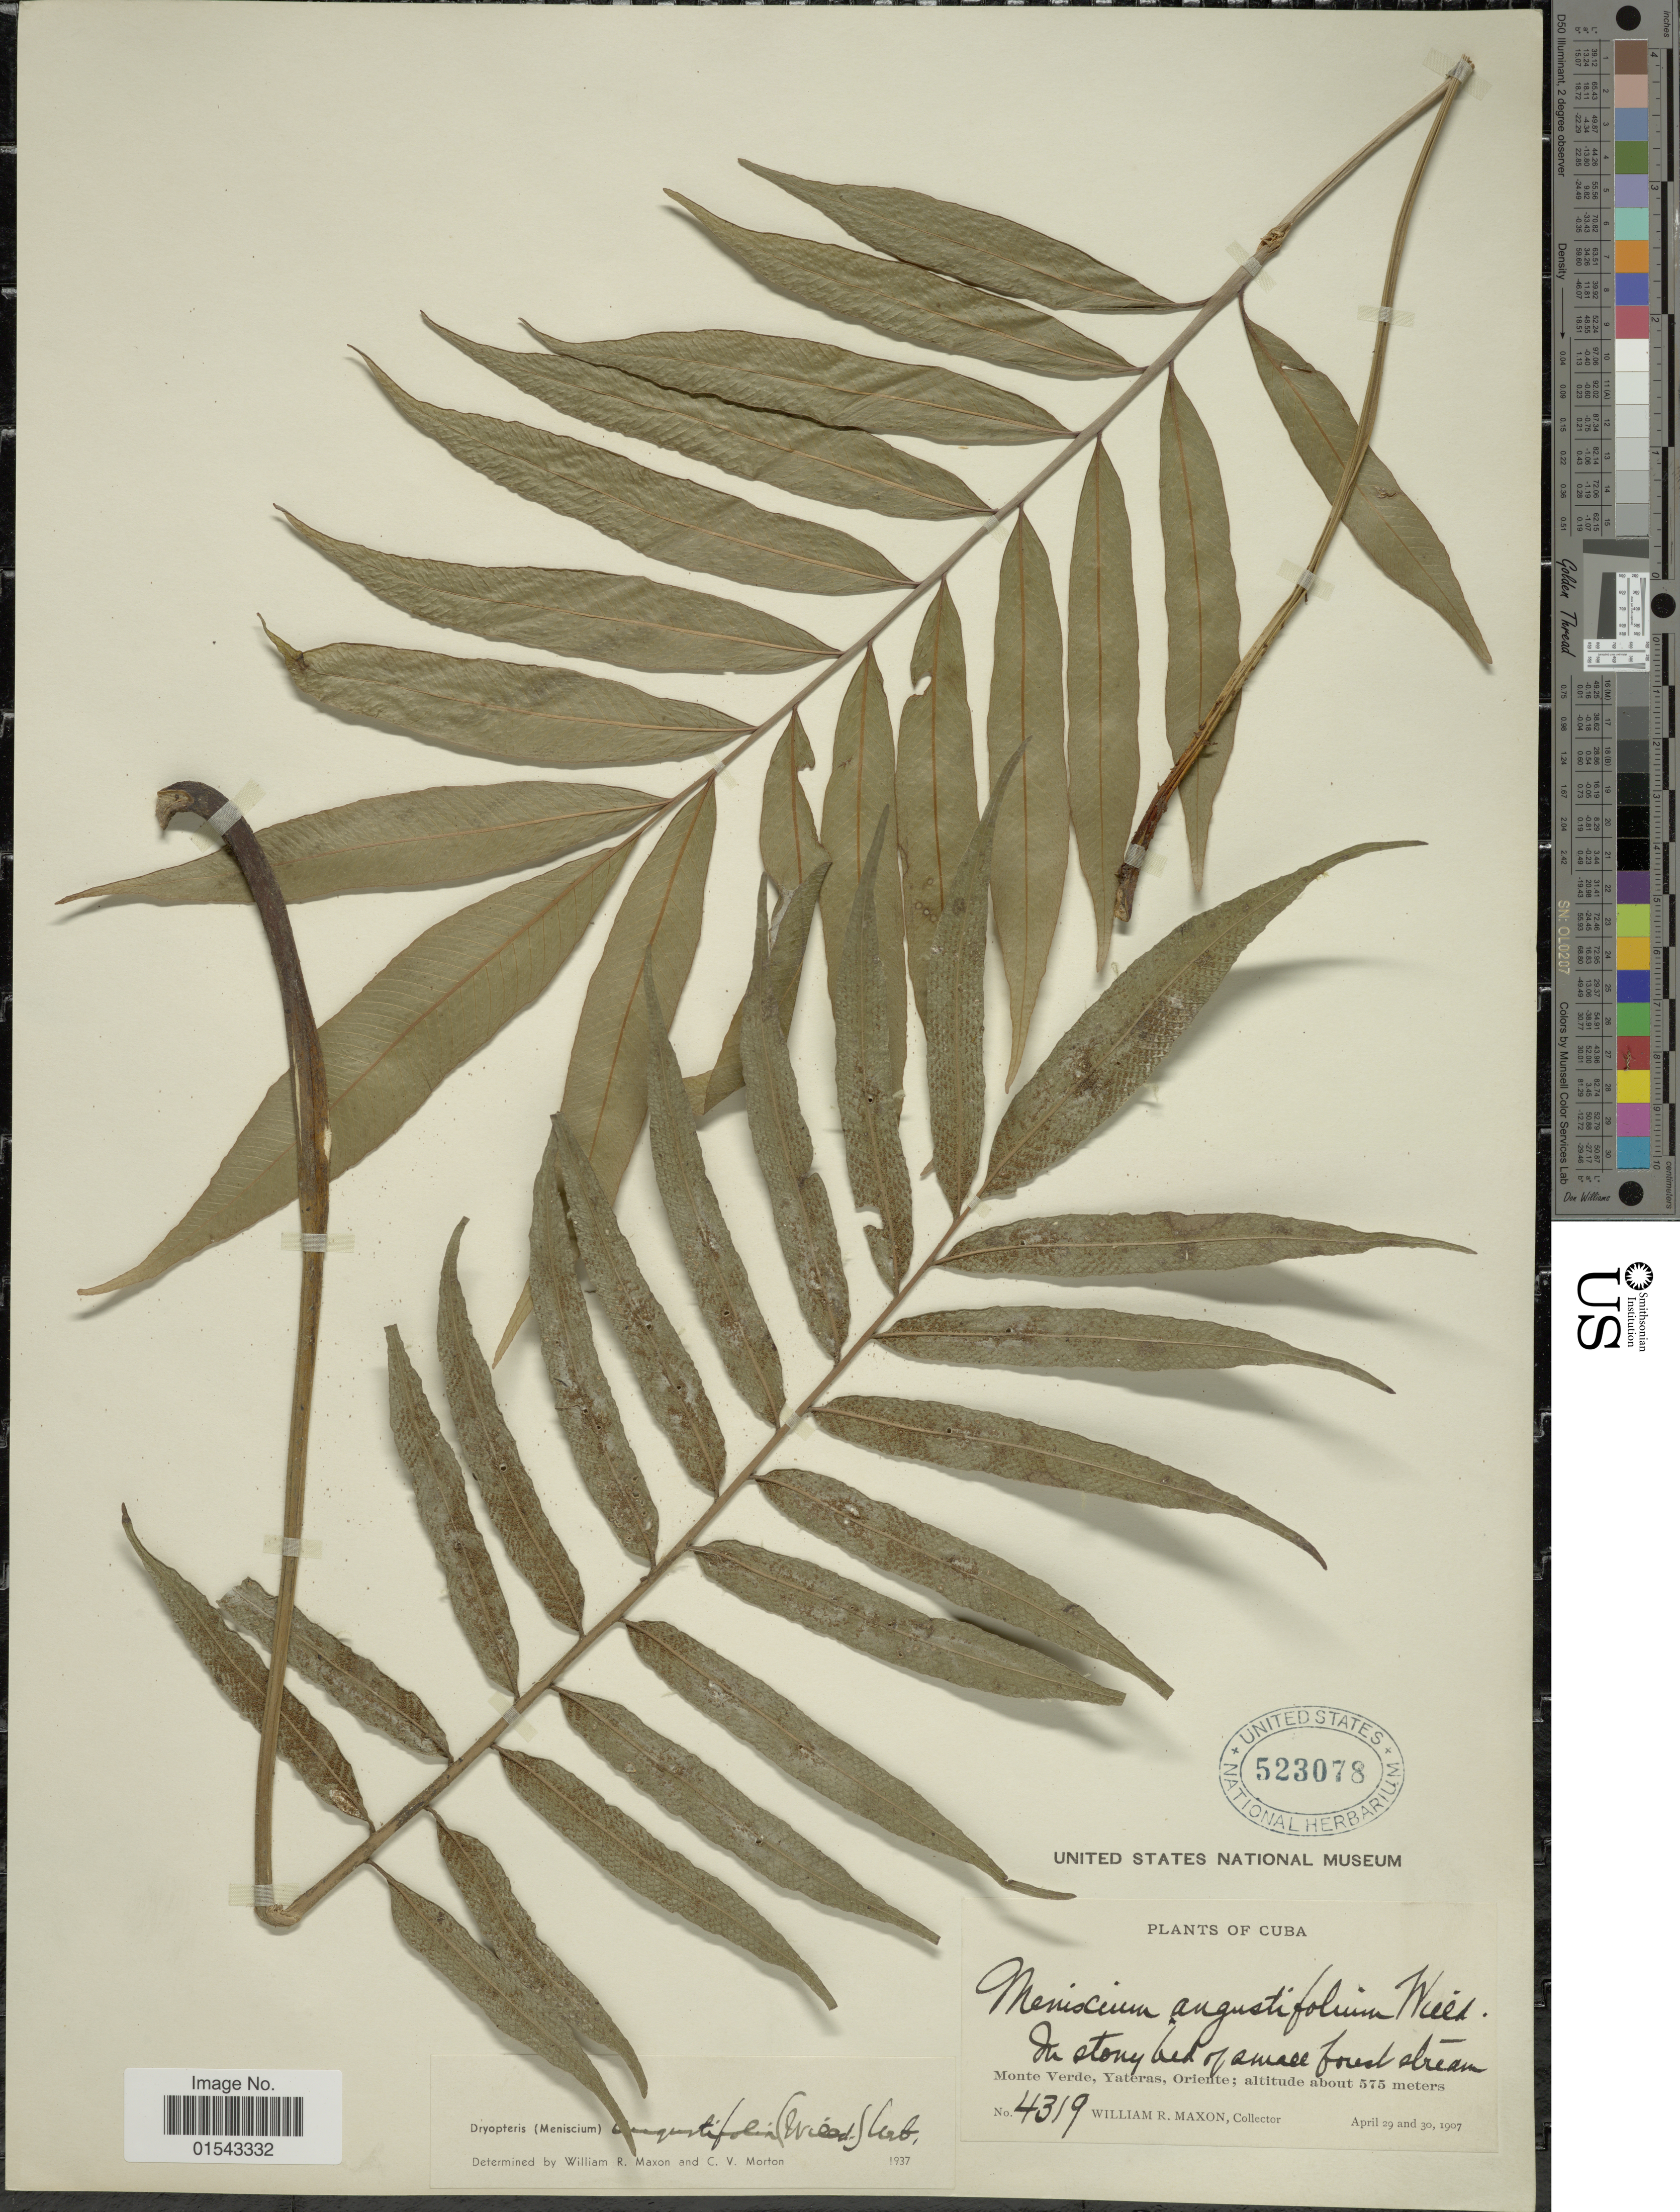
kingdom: Plantae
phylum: Tracheophyta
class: Polypodiopsida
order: Polypodiales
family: Thelypteridaceae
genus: Meniscium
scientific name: Meniscium angustifolium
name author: Willd.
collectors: W. R. Maxon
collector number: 4319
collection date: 1907-04-29/1907-04-30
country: Cuba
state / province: Oriente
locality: Monte Verde, Yateras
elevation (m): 575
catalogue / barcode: US 523078